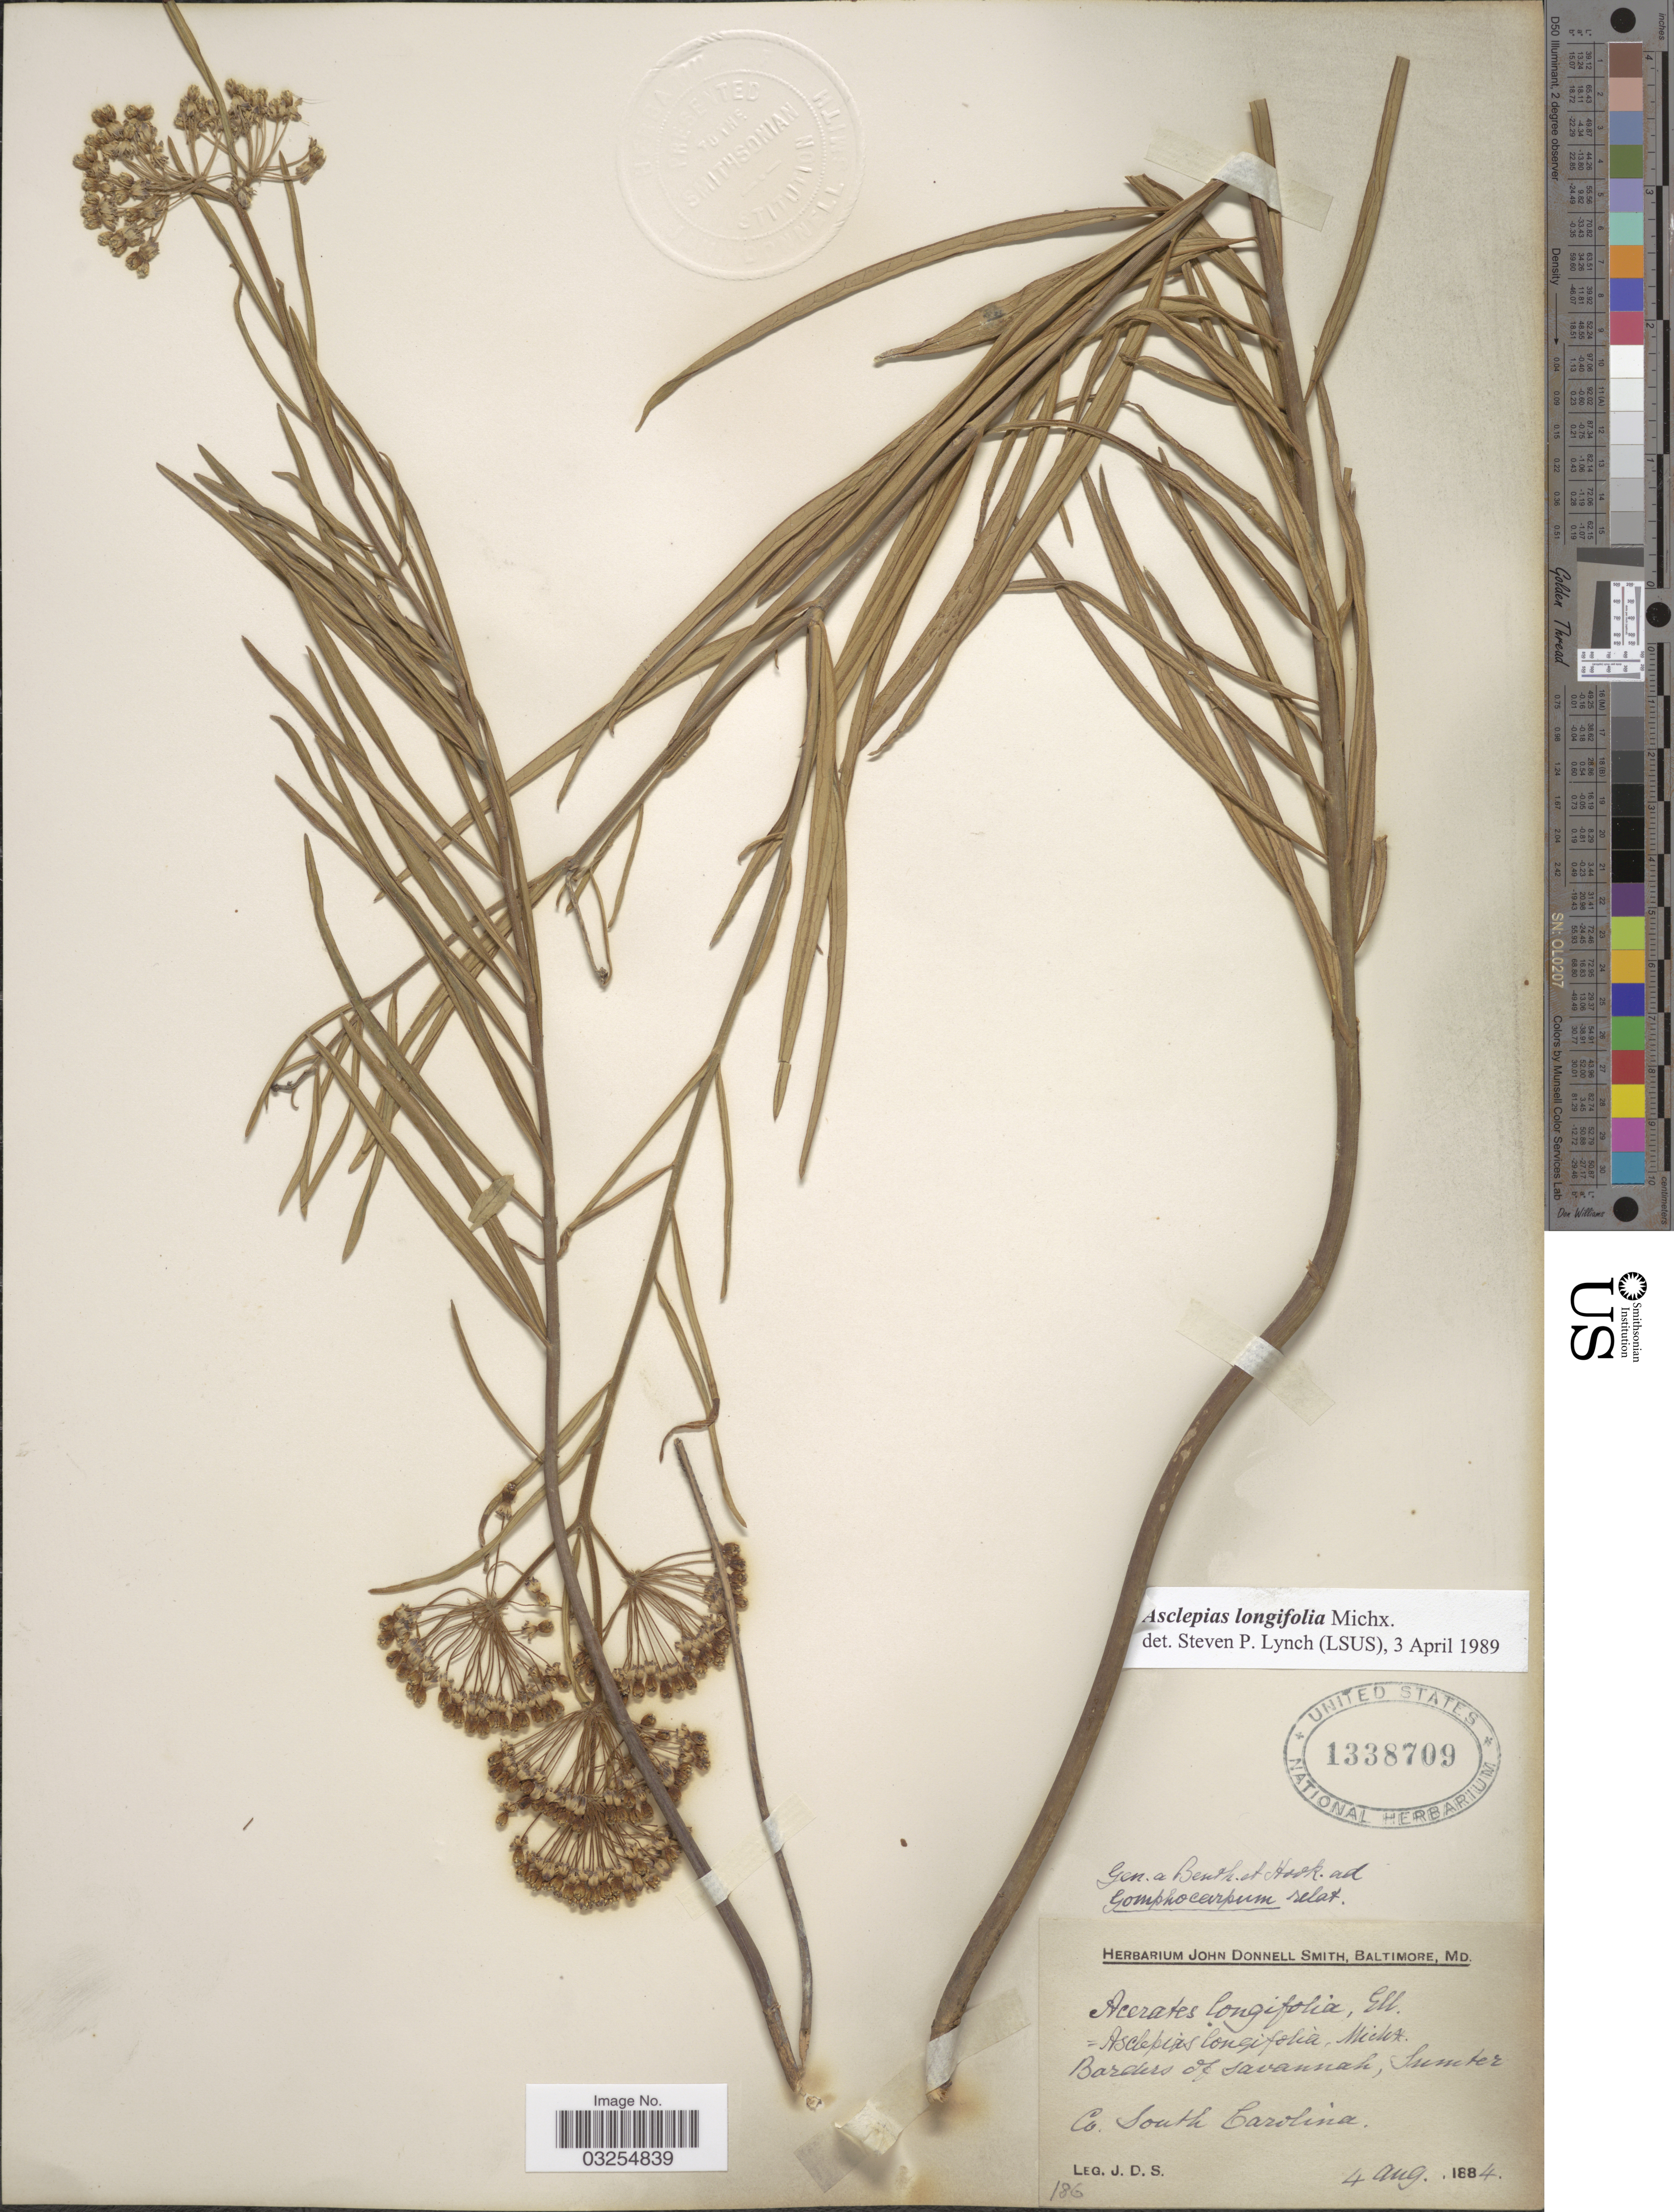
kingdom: Plantae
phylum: Tracheophyta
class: Magnoliopsida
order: Gentianales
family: Apocynaceae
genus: Asclepias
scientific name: Asclepias longifolia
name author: Michx.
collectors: J. Donnell Smith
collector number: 186?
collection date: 1884-08-04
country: United States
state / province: South Carolina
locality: Borders of savannah, Sumter Co.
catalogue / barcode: US 1338709